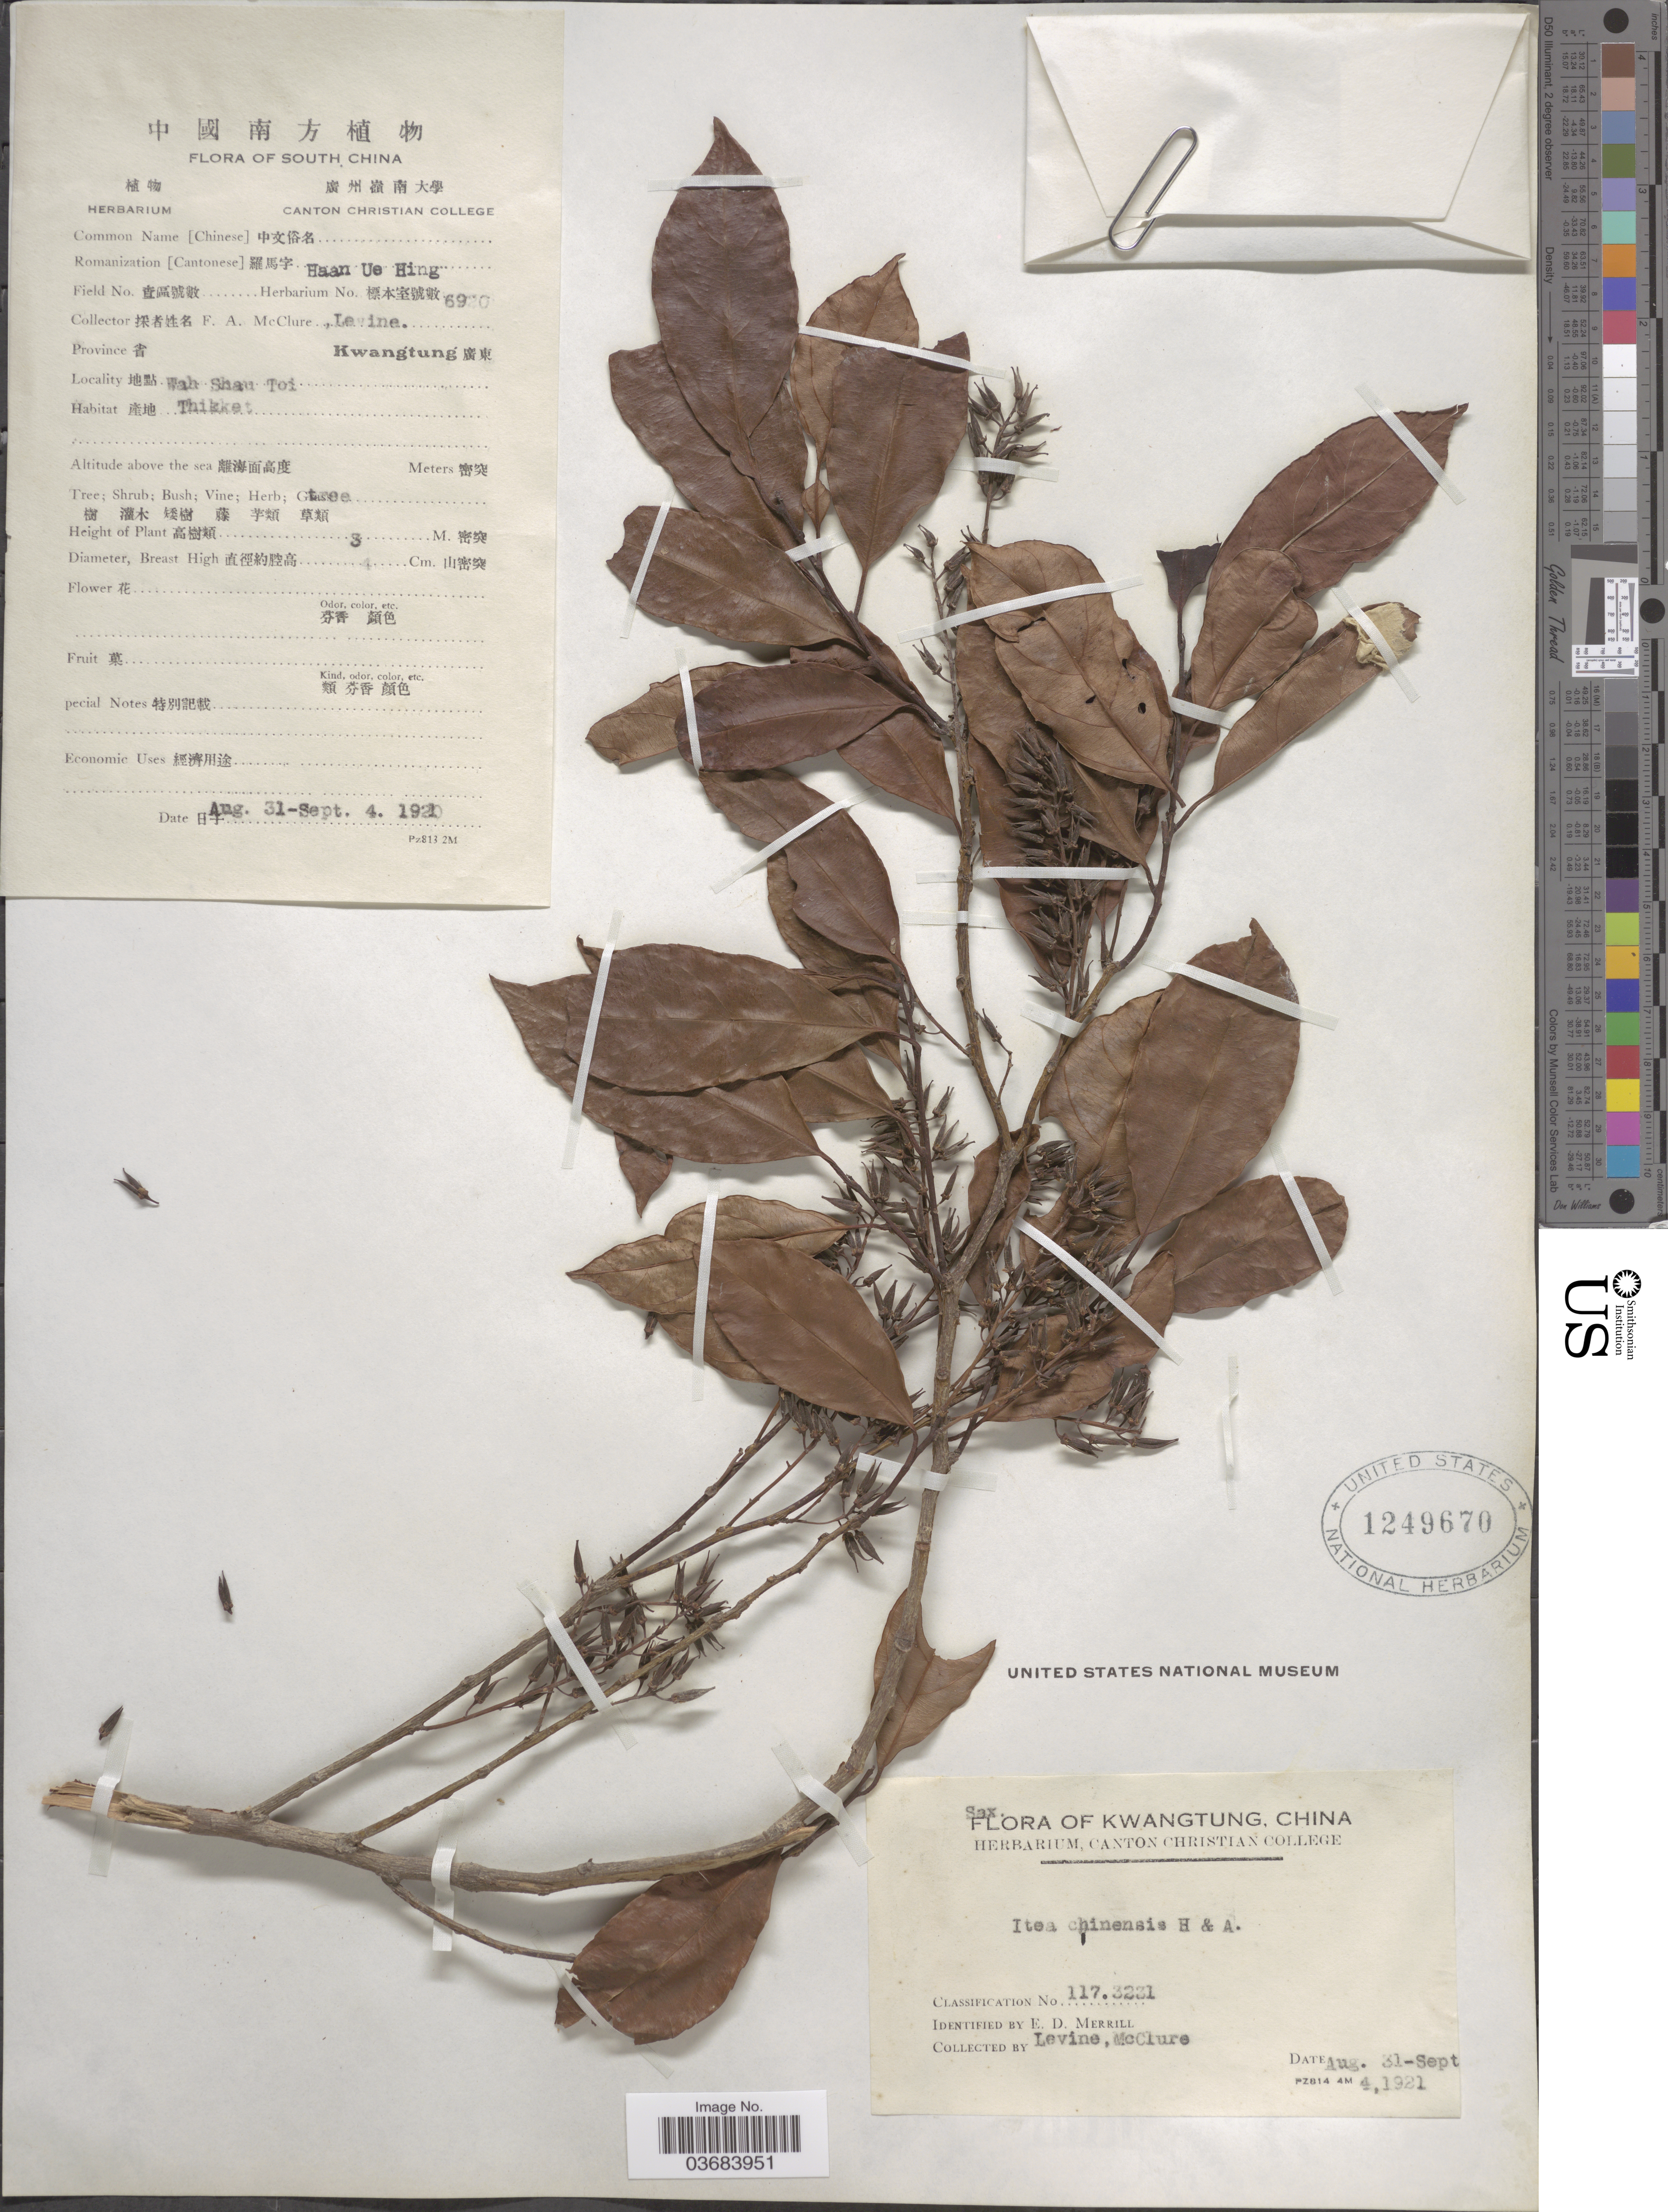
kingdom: Plantae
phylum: Tracheophyta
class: Magnoliopsida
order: Saxifragales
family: Iteaceae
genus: Itea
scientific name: Itea chinensis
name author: W. Hook. & H.J. Arn.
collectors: -. Levine & F. A. McClure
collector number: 117.3231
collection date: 1921-08-31/1921-09-04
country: China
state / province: Guangdong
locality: Kwangtung. [Foreign script] Wah Shau Toi.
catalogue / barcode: US 1249679